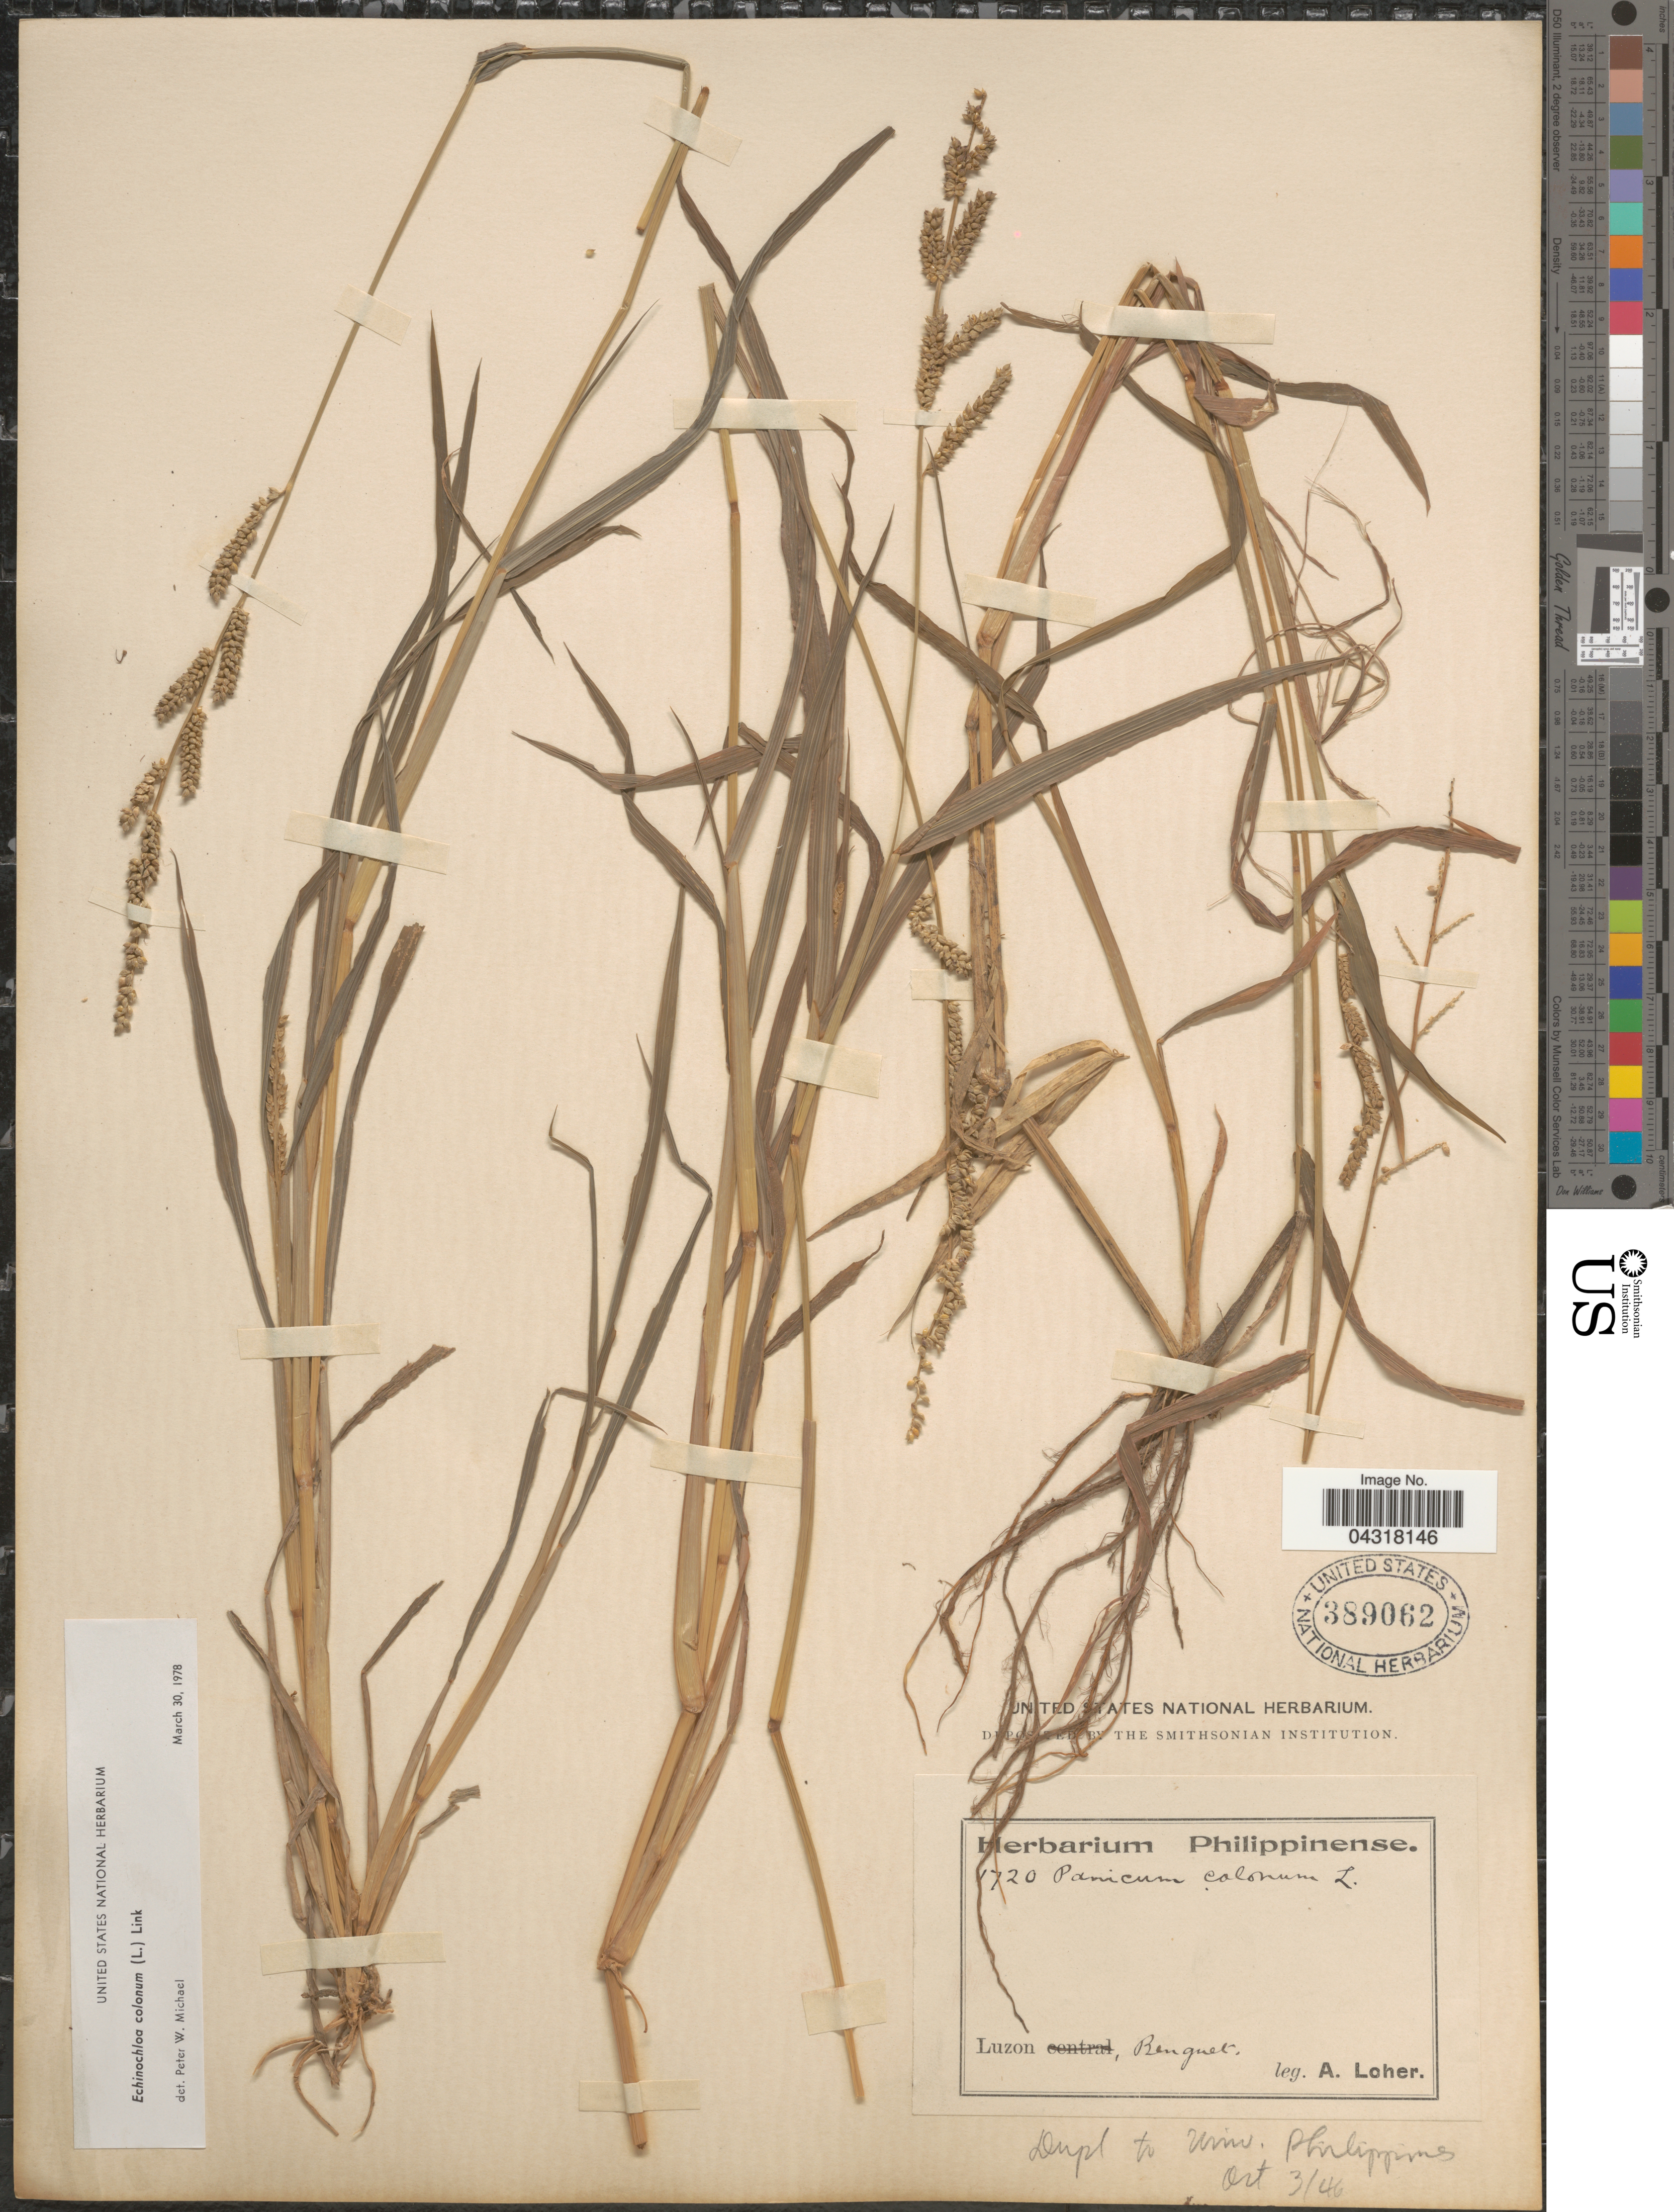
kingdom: Plantae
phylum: Tracheophyta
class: Liliopsida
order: Poales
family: Poaceae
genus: Echinochloa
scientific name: Echinochloa colona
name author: (L.) Link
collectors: A. Loher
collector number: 1720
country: Philippines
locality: Luzon, Benguet.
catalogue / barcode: US 389062